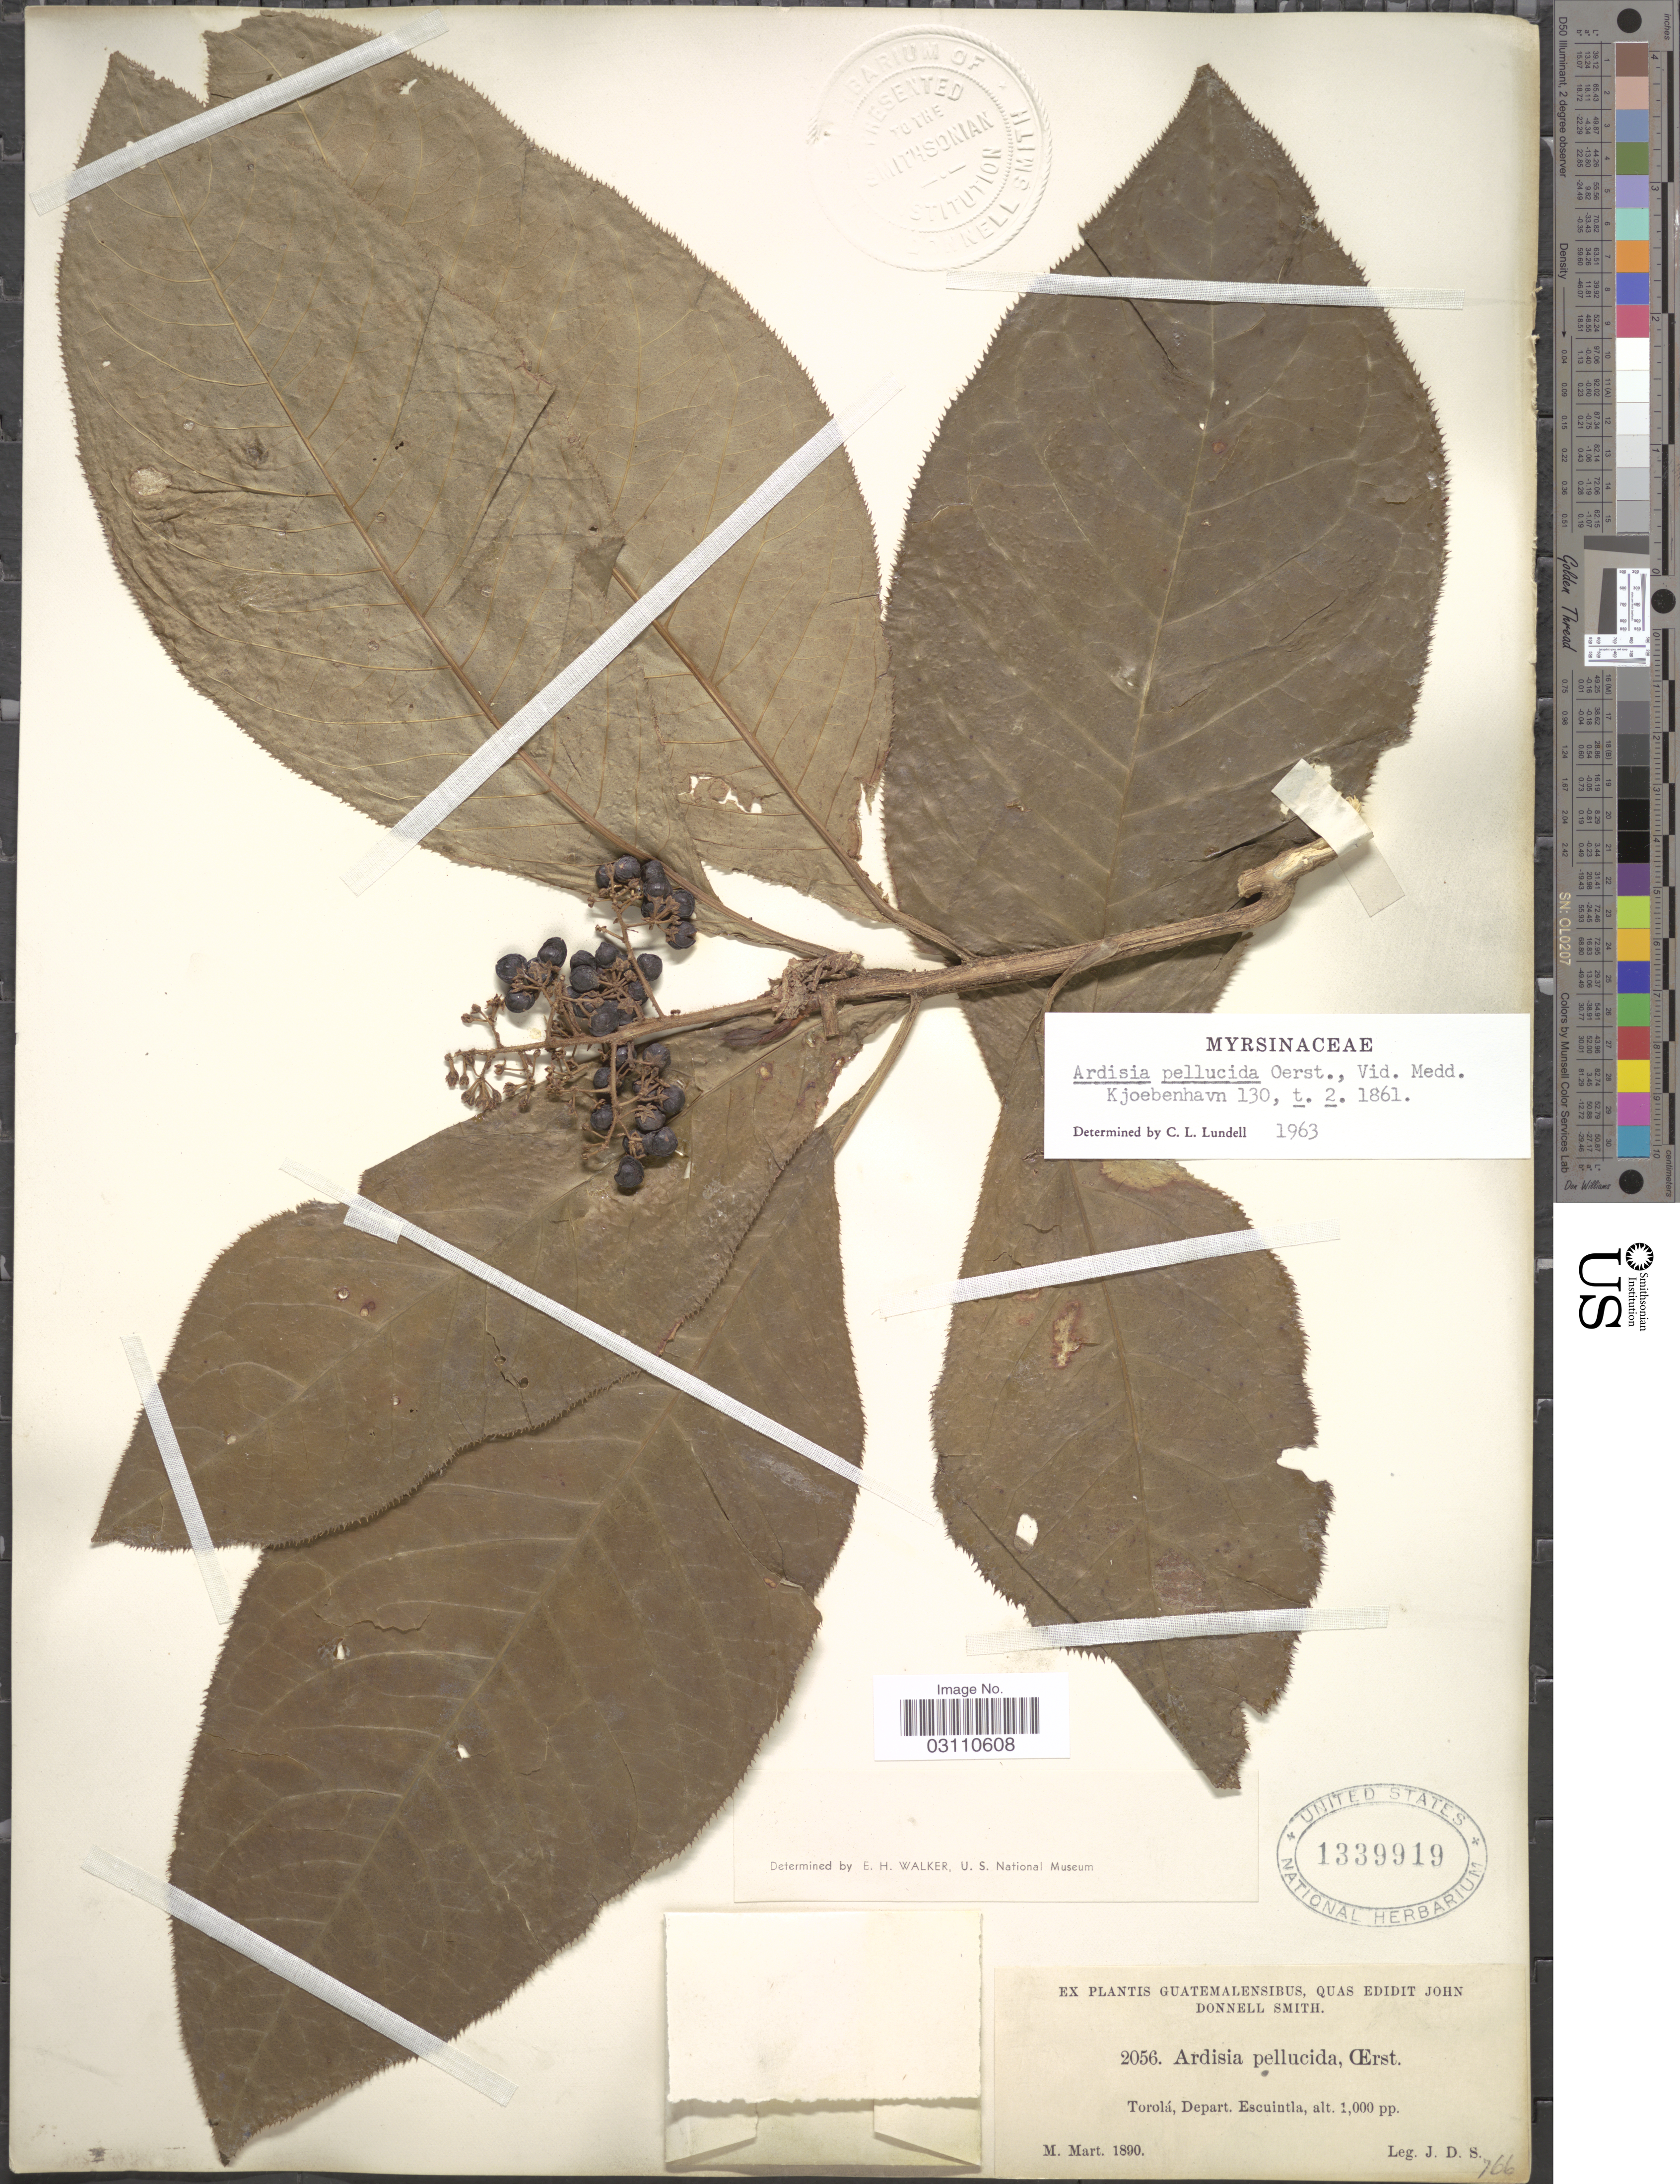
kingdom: Plantae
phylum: Tracheophyta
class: Magnoliopsida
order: Ericales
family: Primulaceae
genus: Ardisia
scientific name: Ardisia pellucida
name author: Oerst.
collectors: J. Donnell Smith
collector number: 2056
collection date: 1890-03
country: Guatemala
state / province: Escuintla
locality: Torolá, Depart. Escuintla.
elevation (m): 305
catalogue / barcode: US 1339919